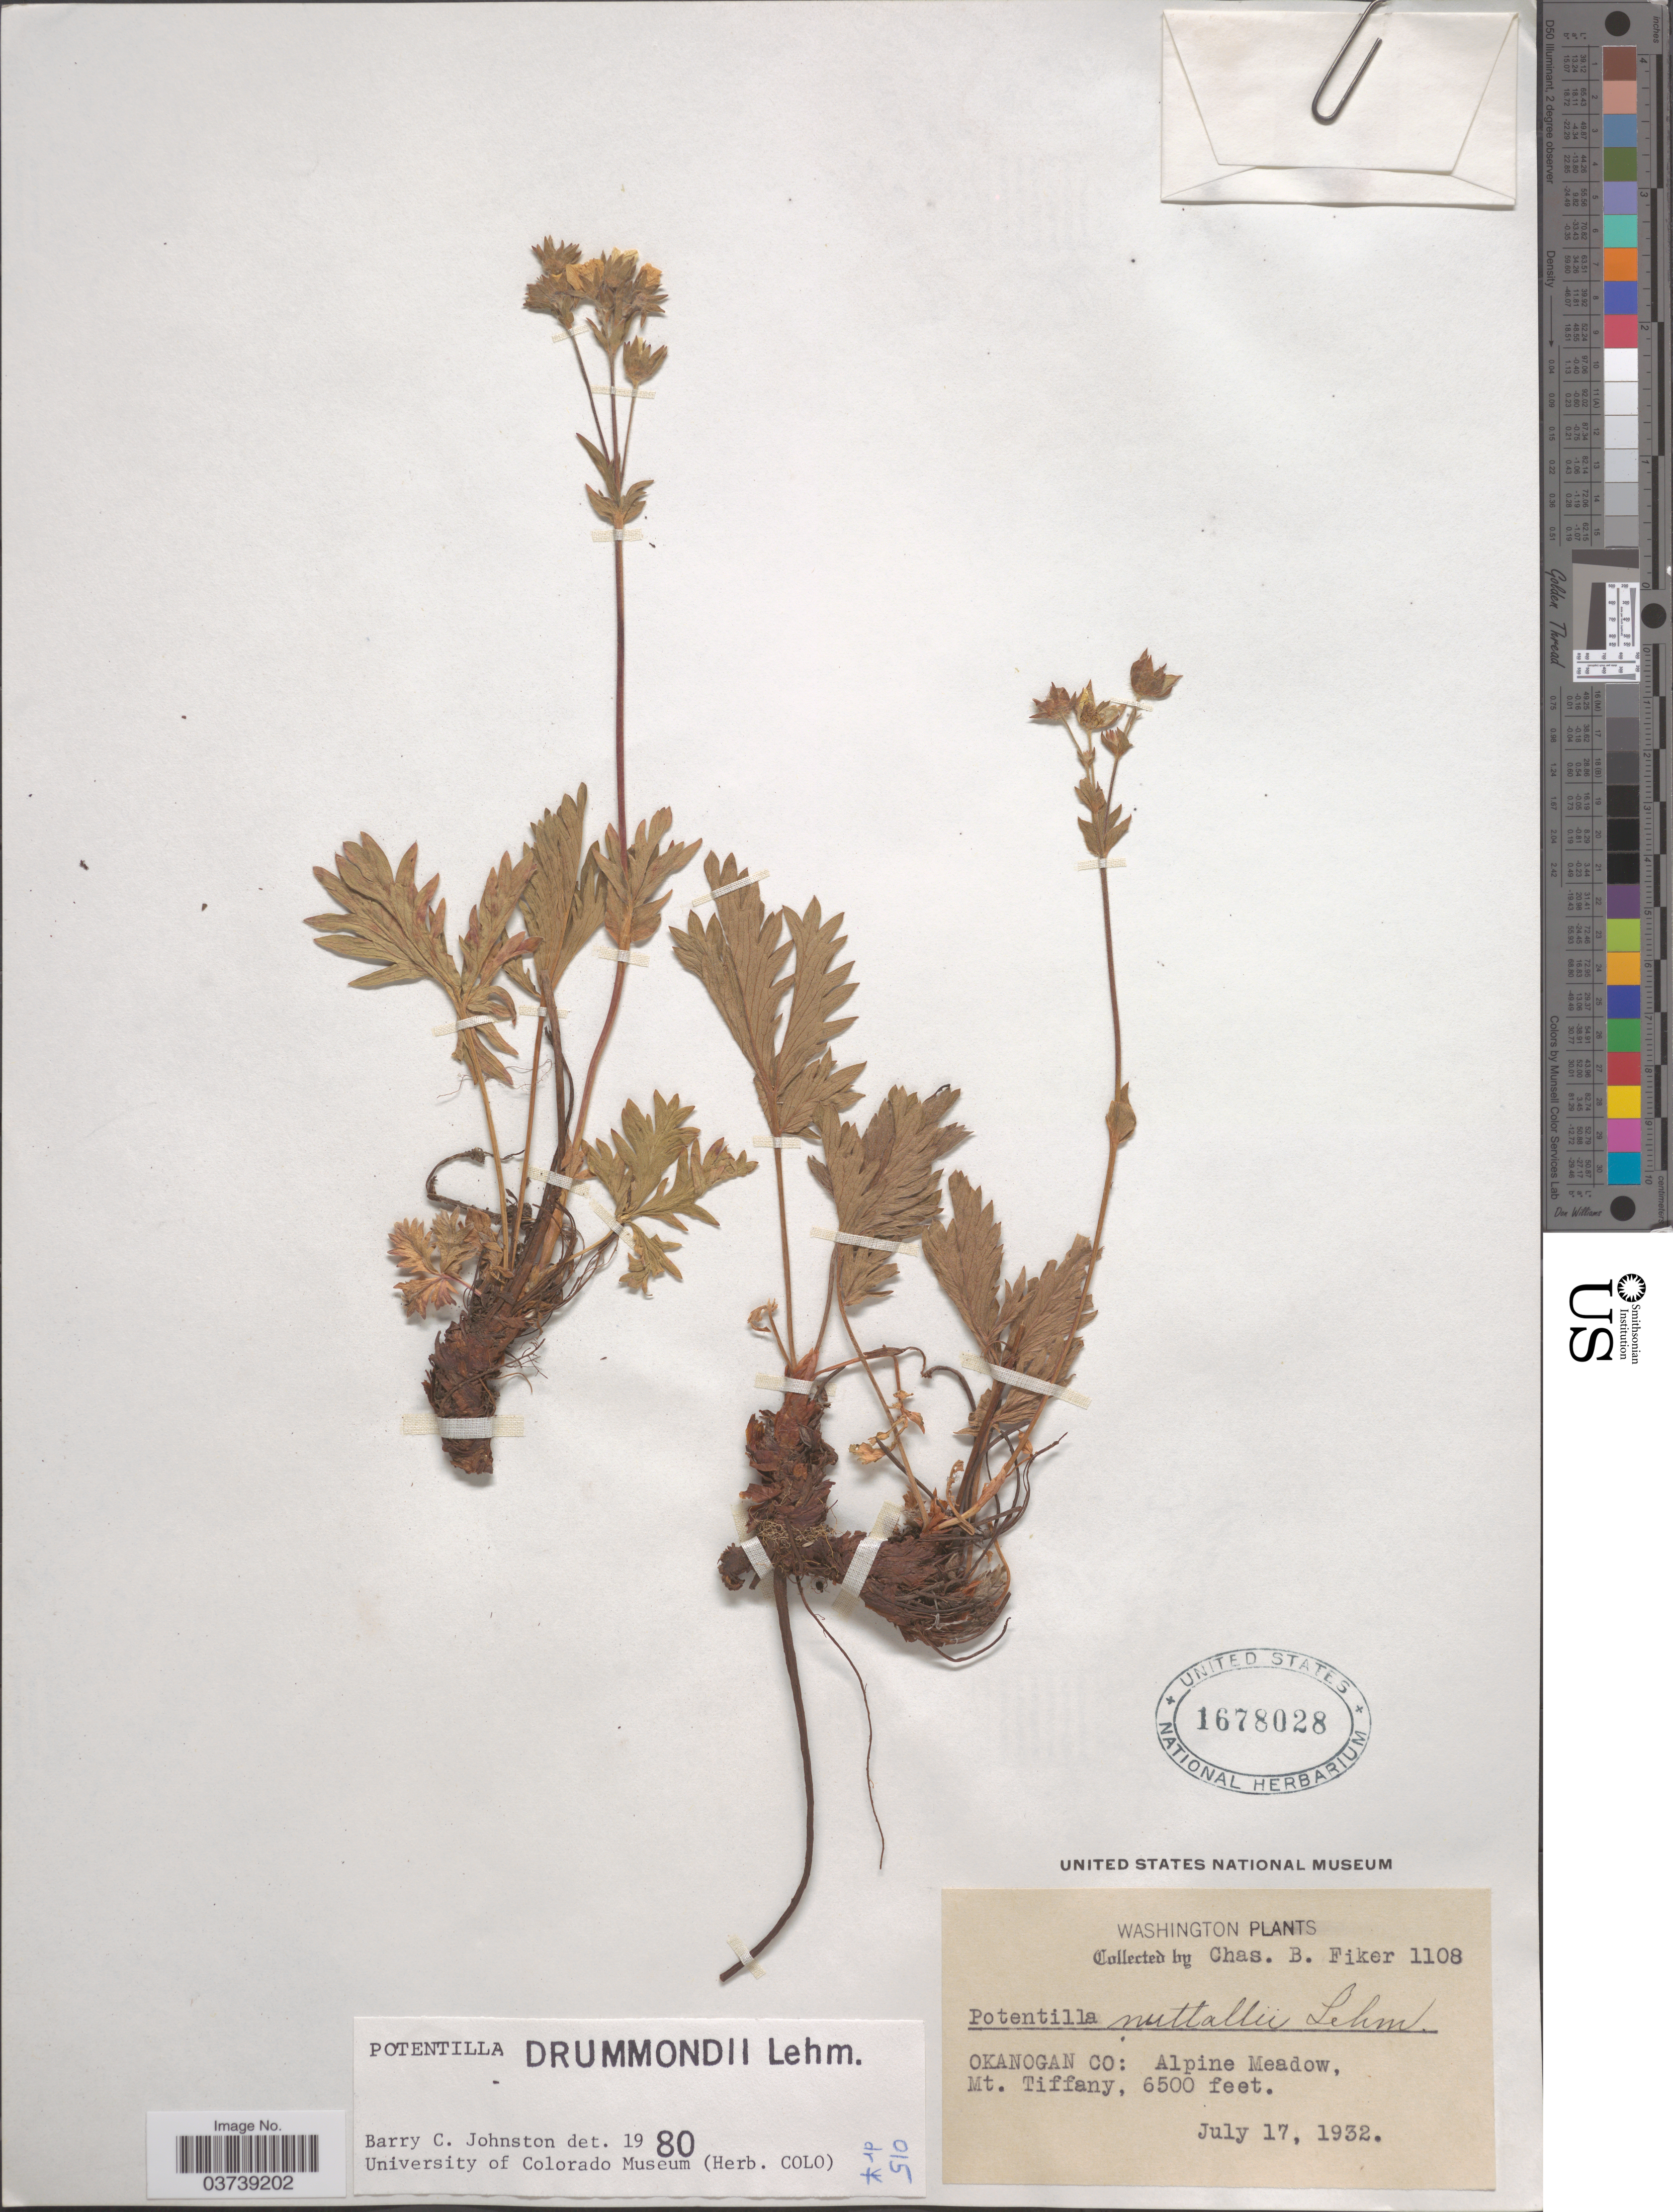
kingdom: Plantae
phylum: Tracheophyta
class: Magnoliopsida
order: Rosales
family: Rosaceae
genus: Potentilla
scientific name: Potentilla drummondii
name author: Lehm.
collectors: C. Fiker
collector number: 1108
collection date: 1932-07-17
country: United States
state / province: Washington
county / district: Okanogan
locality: Okanogan Co: Alpine Meadow, Mt. Tiffany.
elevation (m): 1981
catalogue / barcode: US 1678028